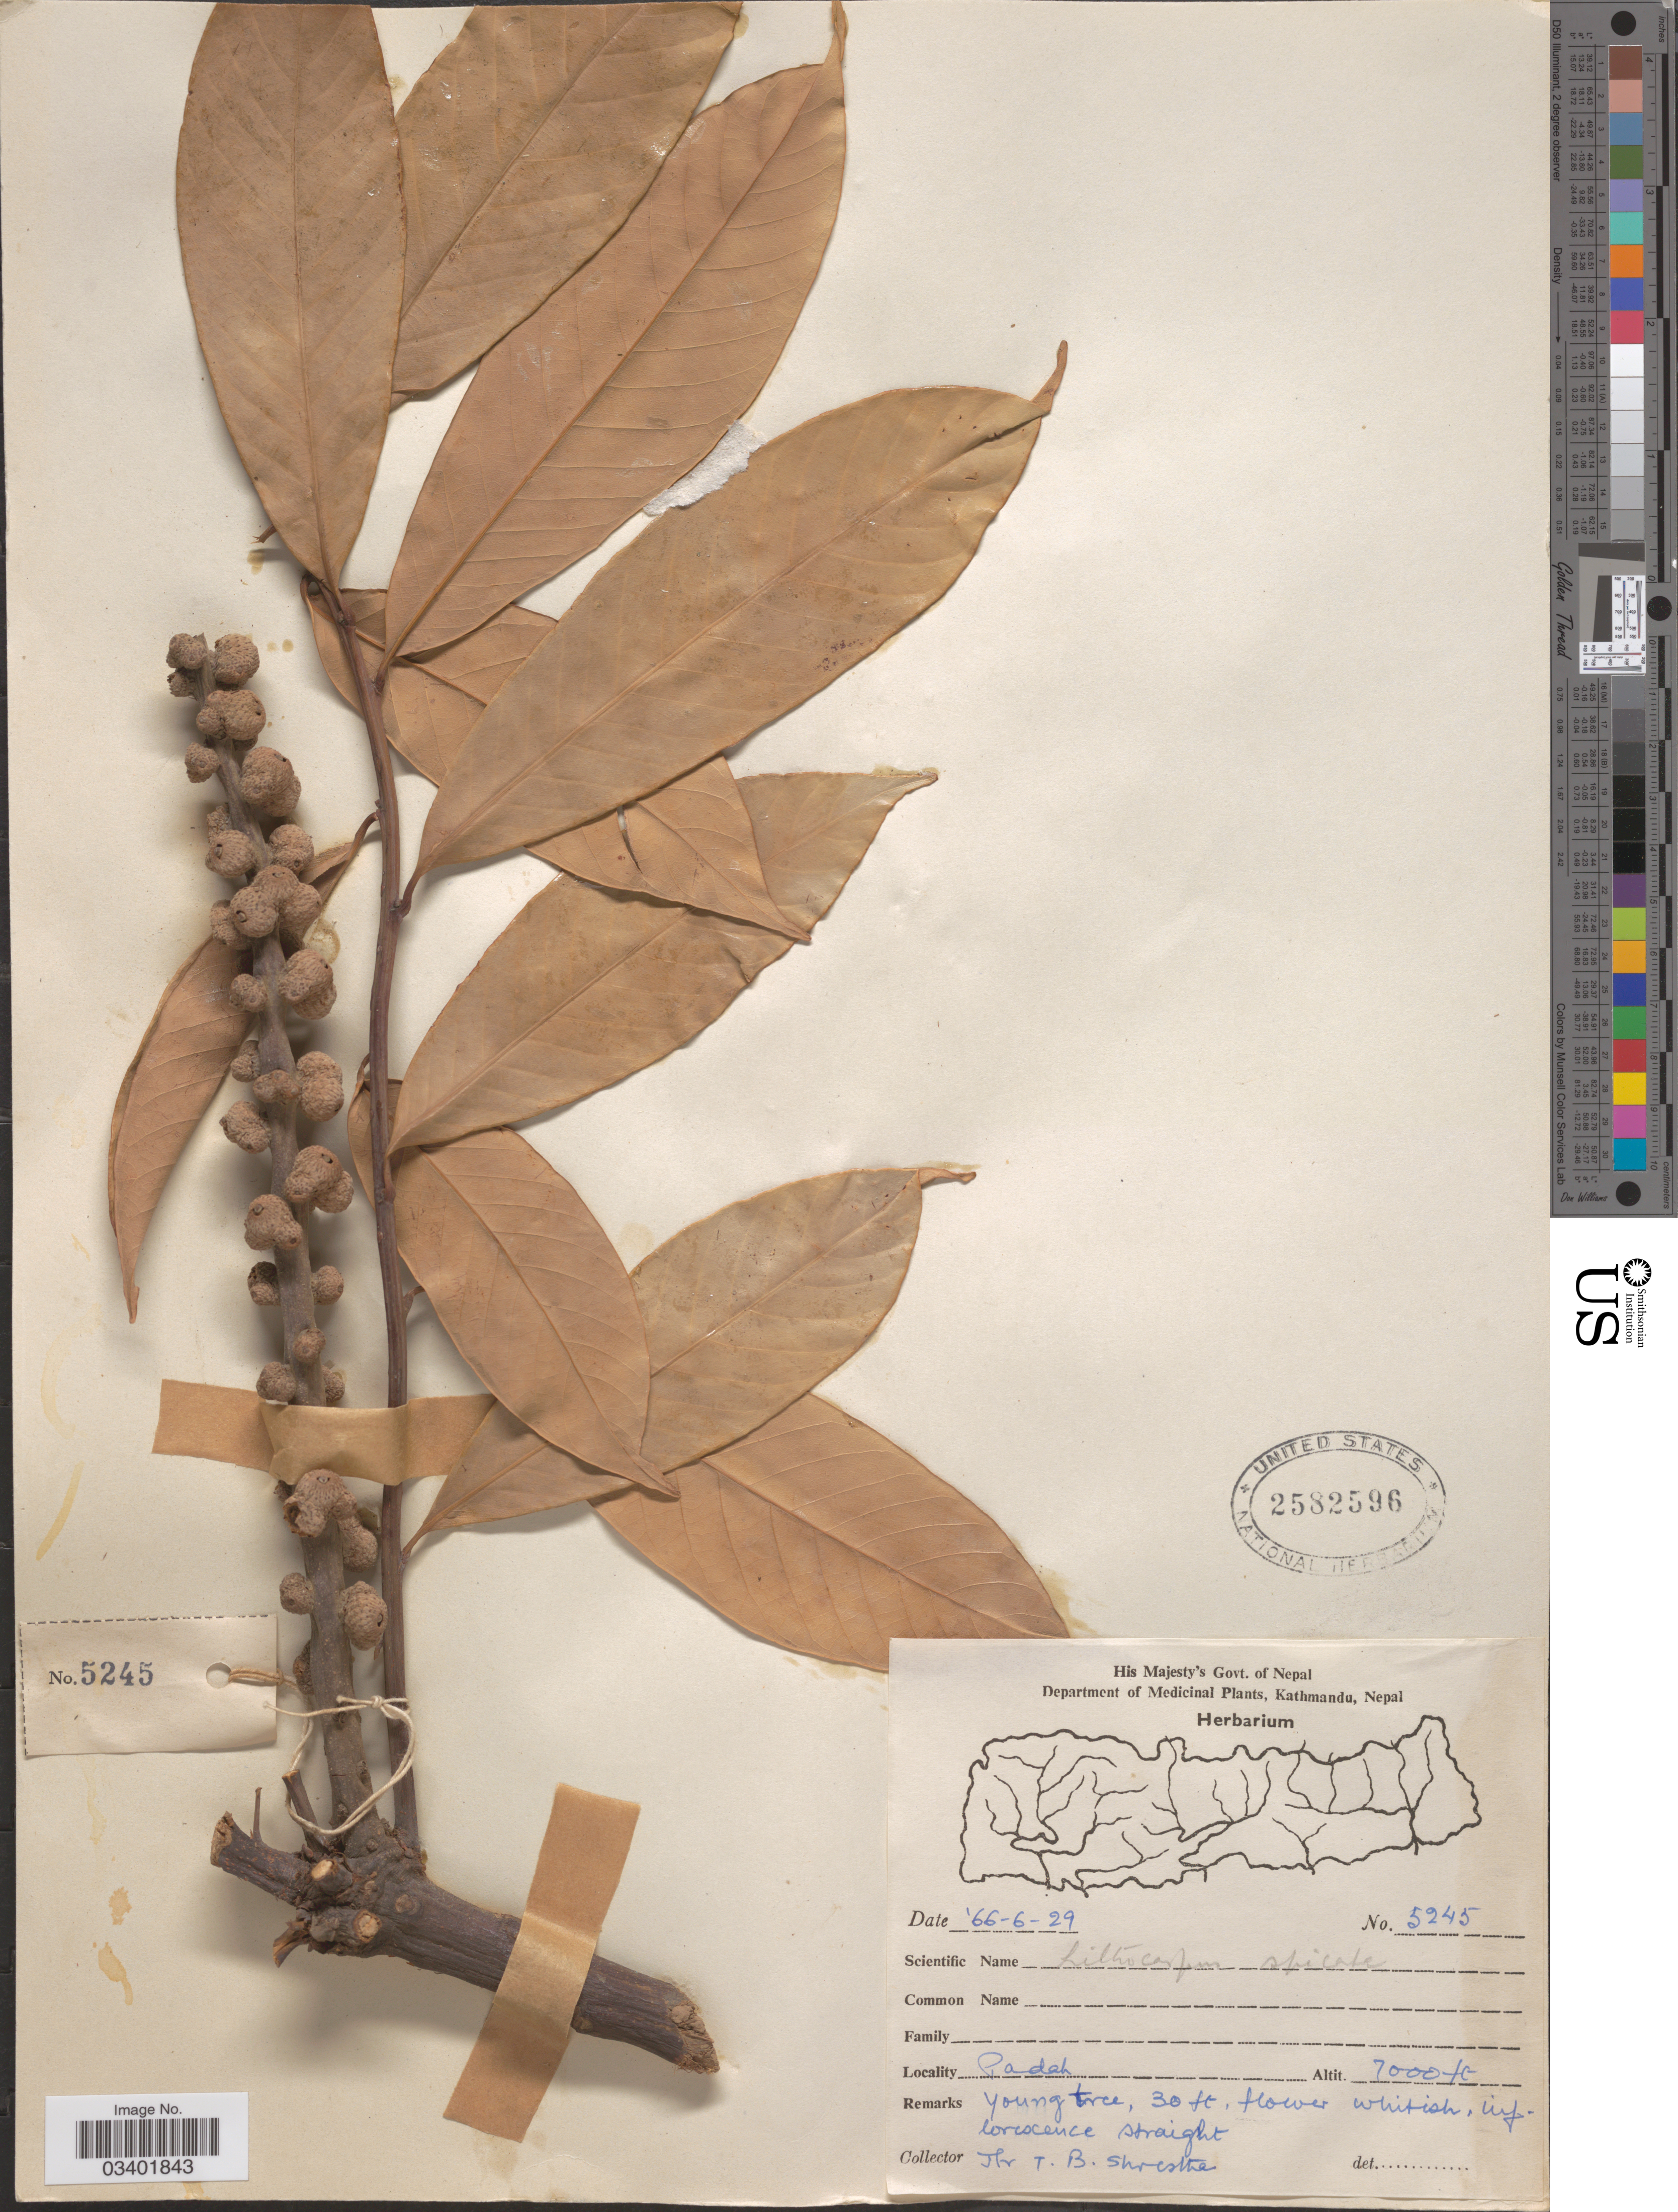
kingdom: Plantae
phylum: Tracheophyta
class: Magnoliopsida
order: Fagales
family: Fagaceae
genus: Lithocarpus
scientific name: Lithocarpus elegans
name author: (Blume) Hatus. ex Soepadmo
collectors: T. B. Shrestha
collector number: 5245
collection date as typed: Transcribed d/m/y: 29/6/66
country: Nepal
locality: Padah.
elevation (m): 2134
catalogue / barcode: US 2582596